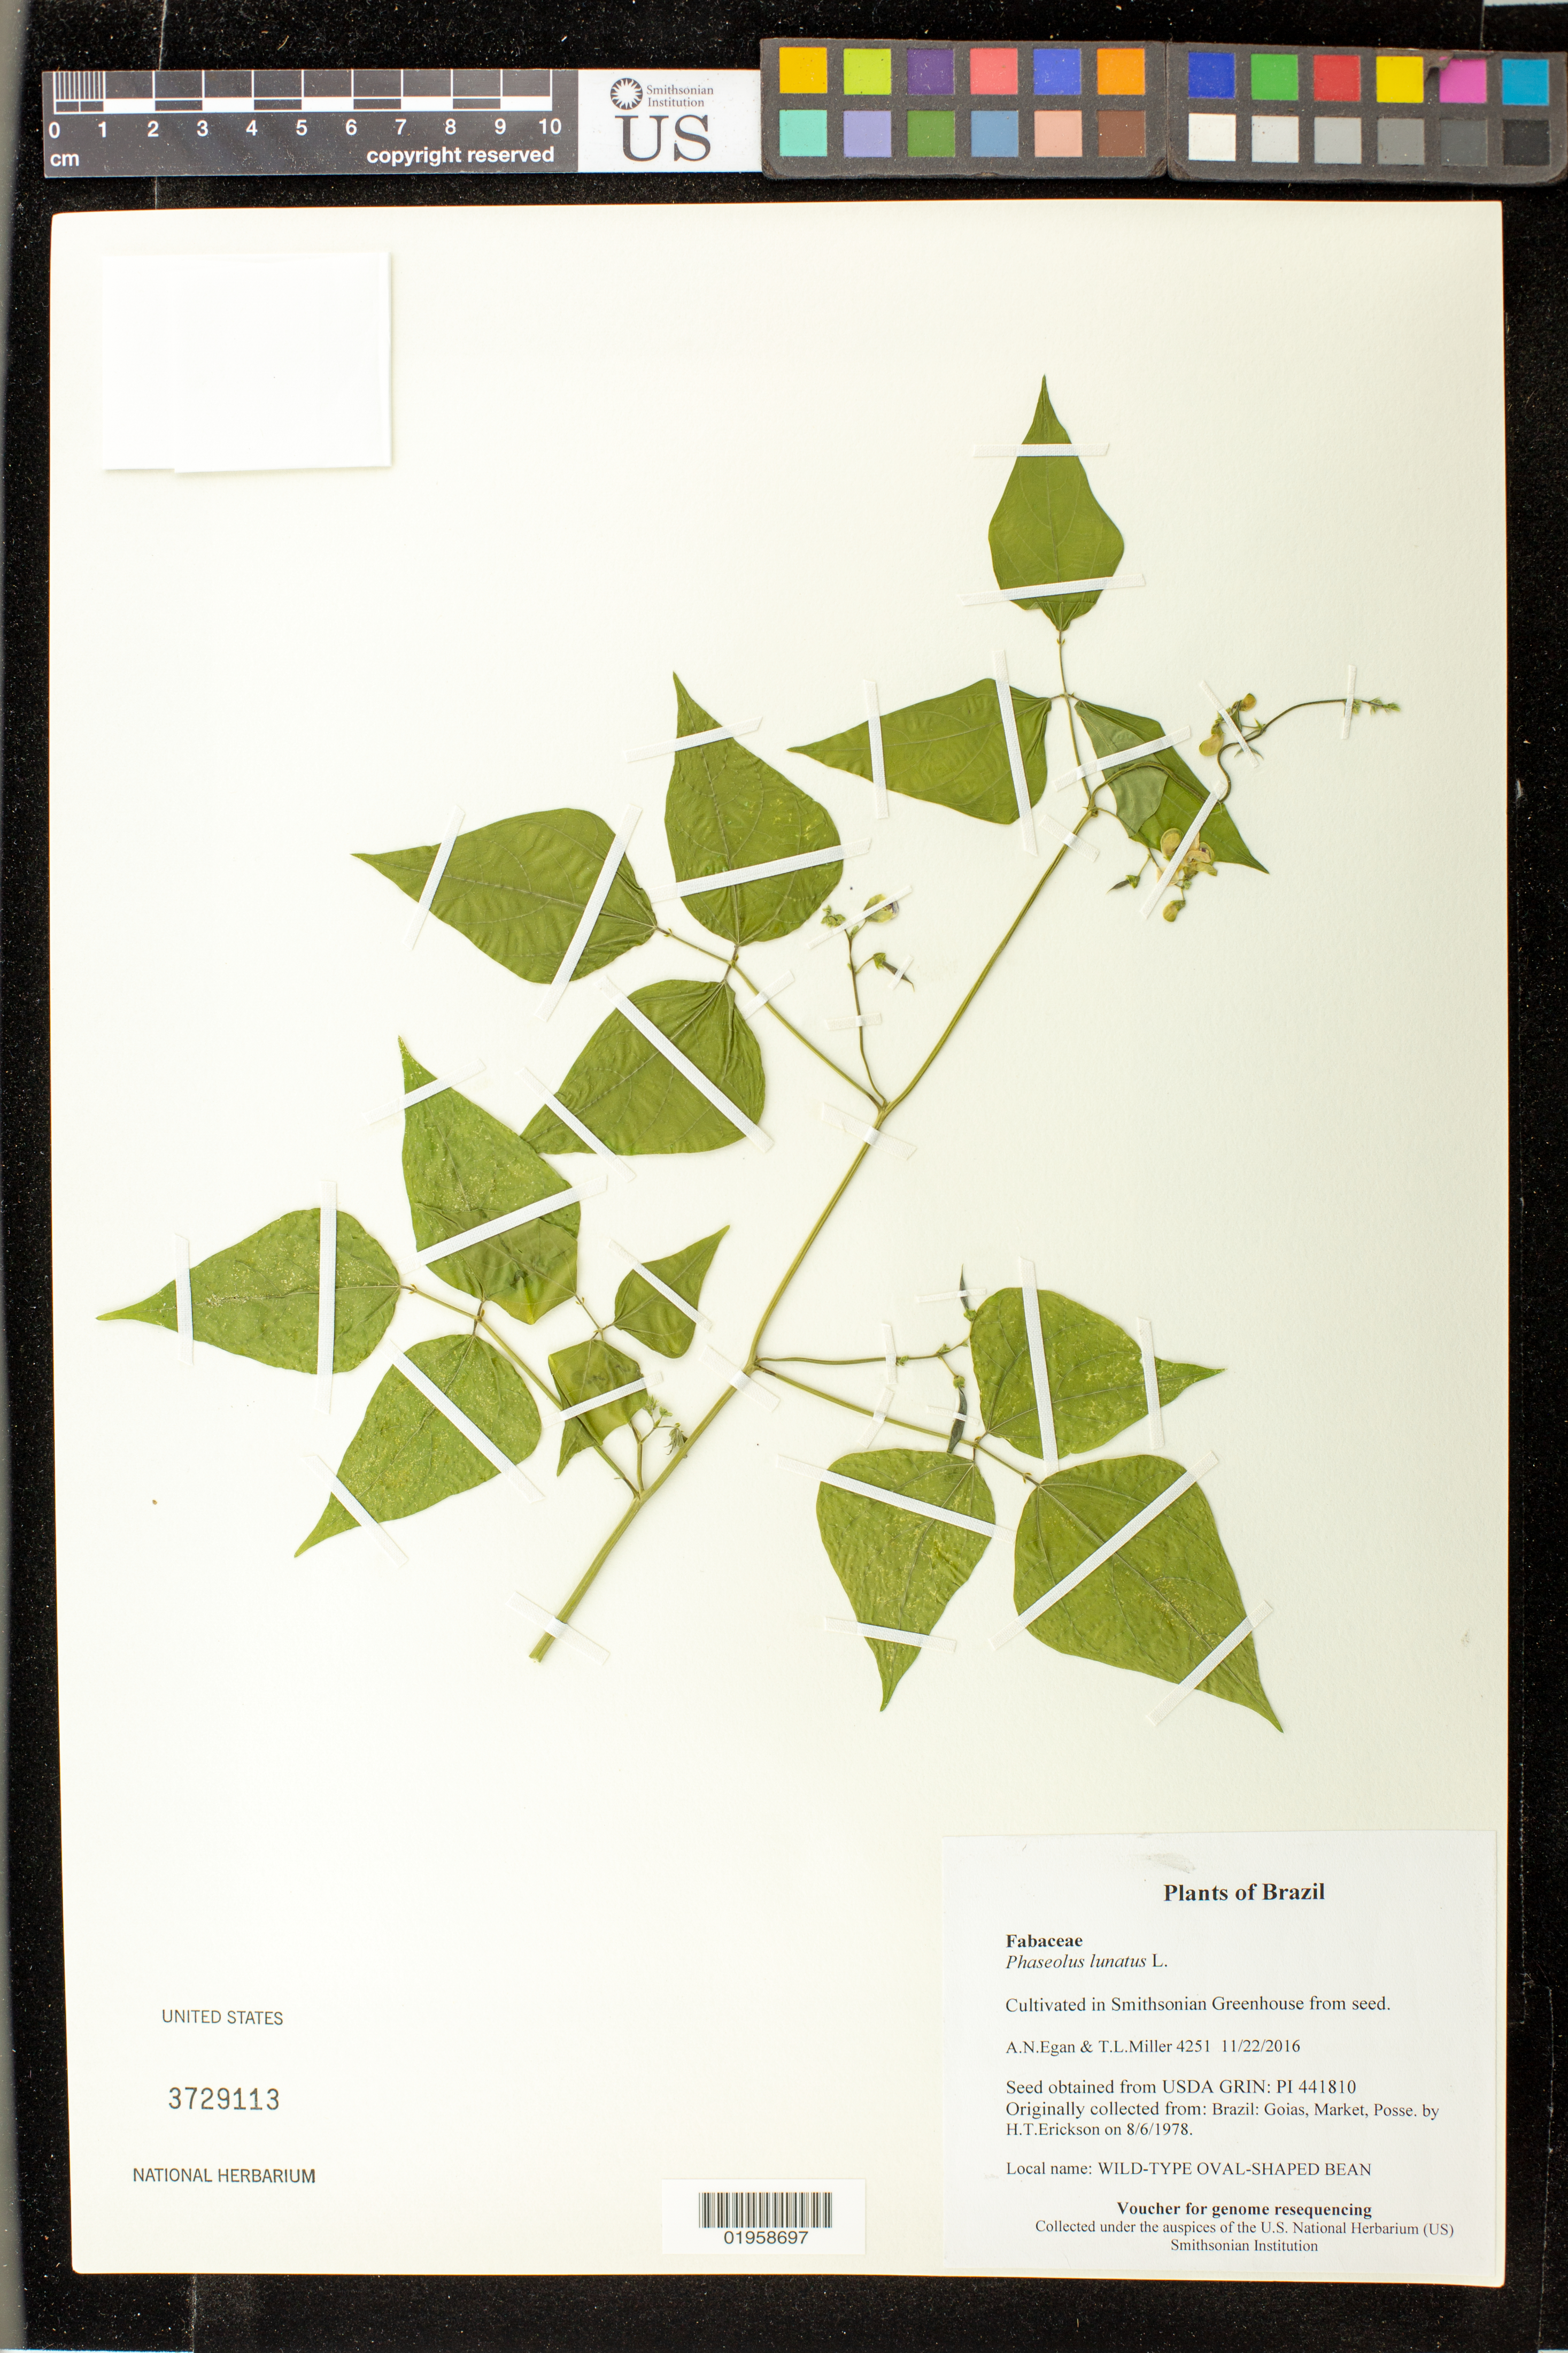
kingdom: Plantae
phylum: Tracheophyta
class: Magnoliopsida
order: Fabales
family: Fabaceae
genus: Phaseolus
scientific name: Phaseolus lunatus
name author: L.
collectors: A. N. Egan & T. L. Miller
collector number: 4251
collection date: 2016-11-22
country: United States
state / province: Maryland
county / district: Prince George's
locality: Smithsonian's Museum Support Ctr; 4210 Suitland Pkwy., NMNH Botany Research Greenhouses. Suitland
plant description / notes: Originally collected in Brazil, Goias, Market, Posse, on 1978-08-06. H.T.Erickson (collector); Grown from seed acquired from the USDA's GRIN seed bank.; Wild-Type Oval-Shaped Bean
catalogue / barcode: US 3729113